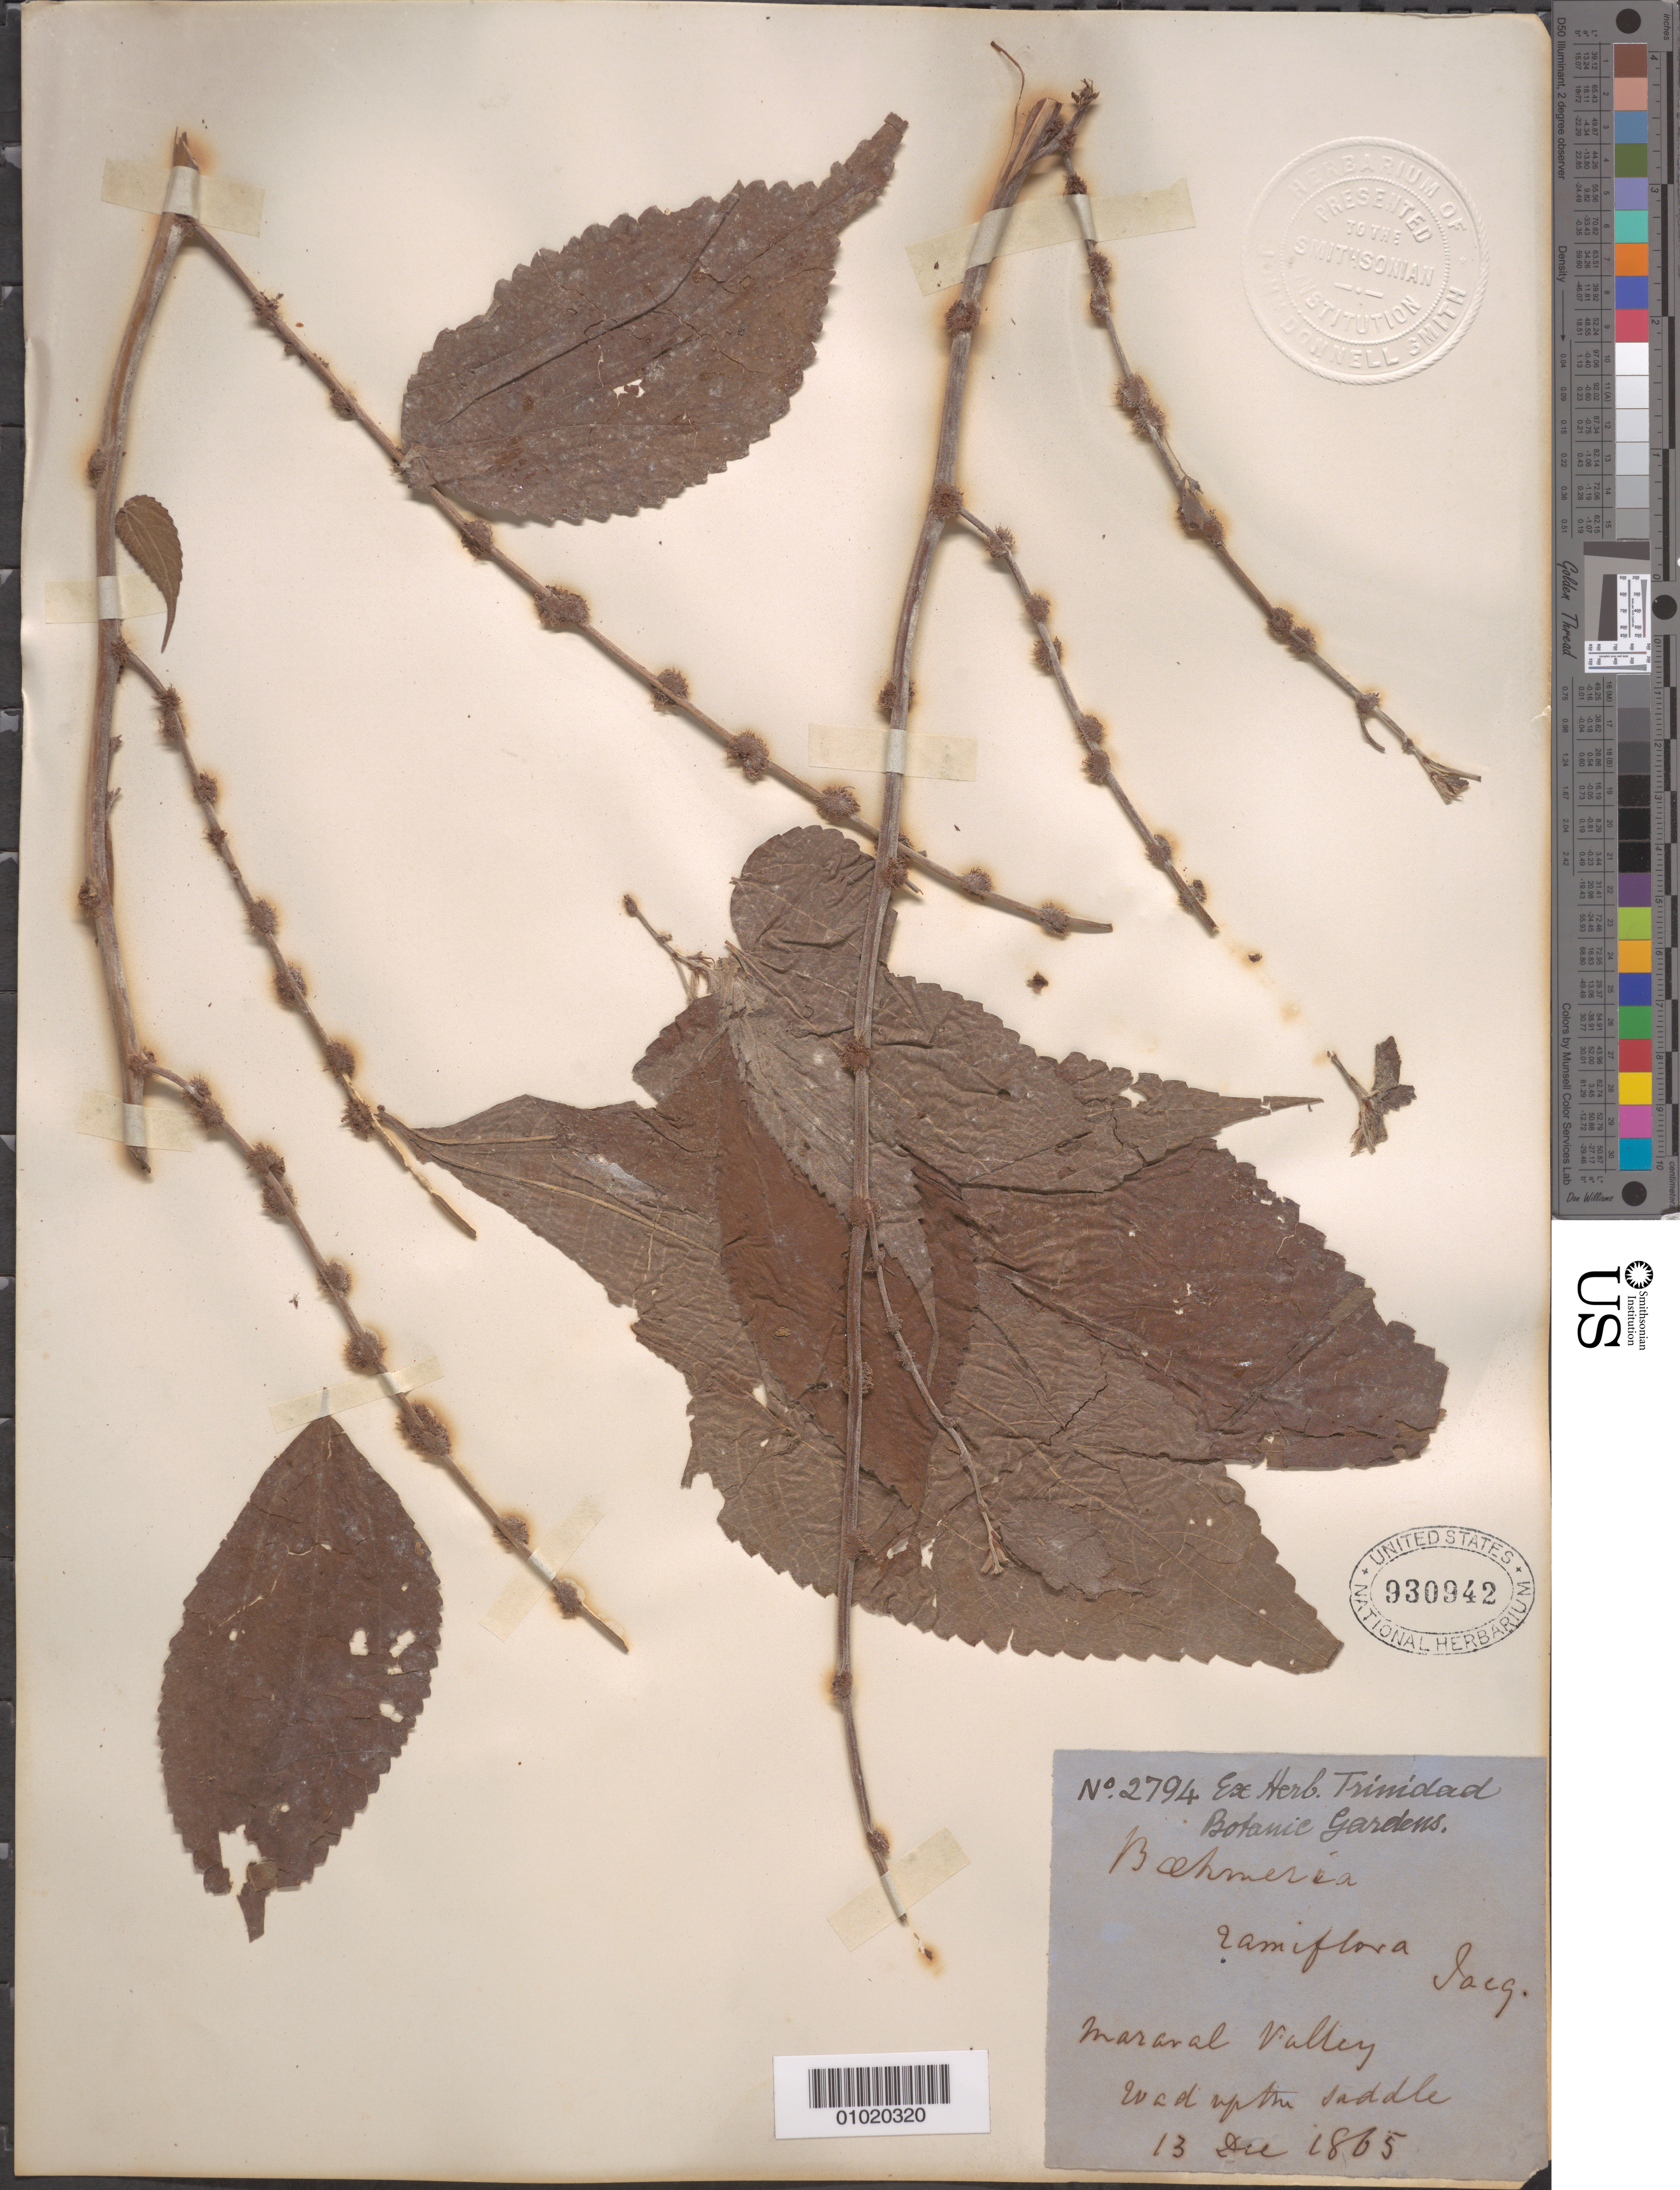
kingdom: Plantae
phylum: Tracheophyta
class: Magnoliopsida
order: Rosales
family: Urticaceae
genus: Boehmeria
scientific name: Boehmeria ramiflora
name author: Jacq.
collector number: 2794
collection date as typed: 13 Dec 1865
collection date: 1865-12-13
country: Trinidad and Tobago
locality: Maranal Valley.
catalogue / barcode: US 930942